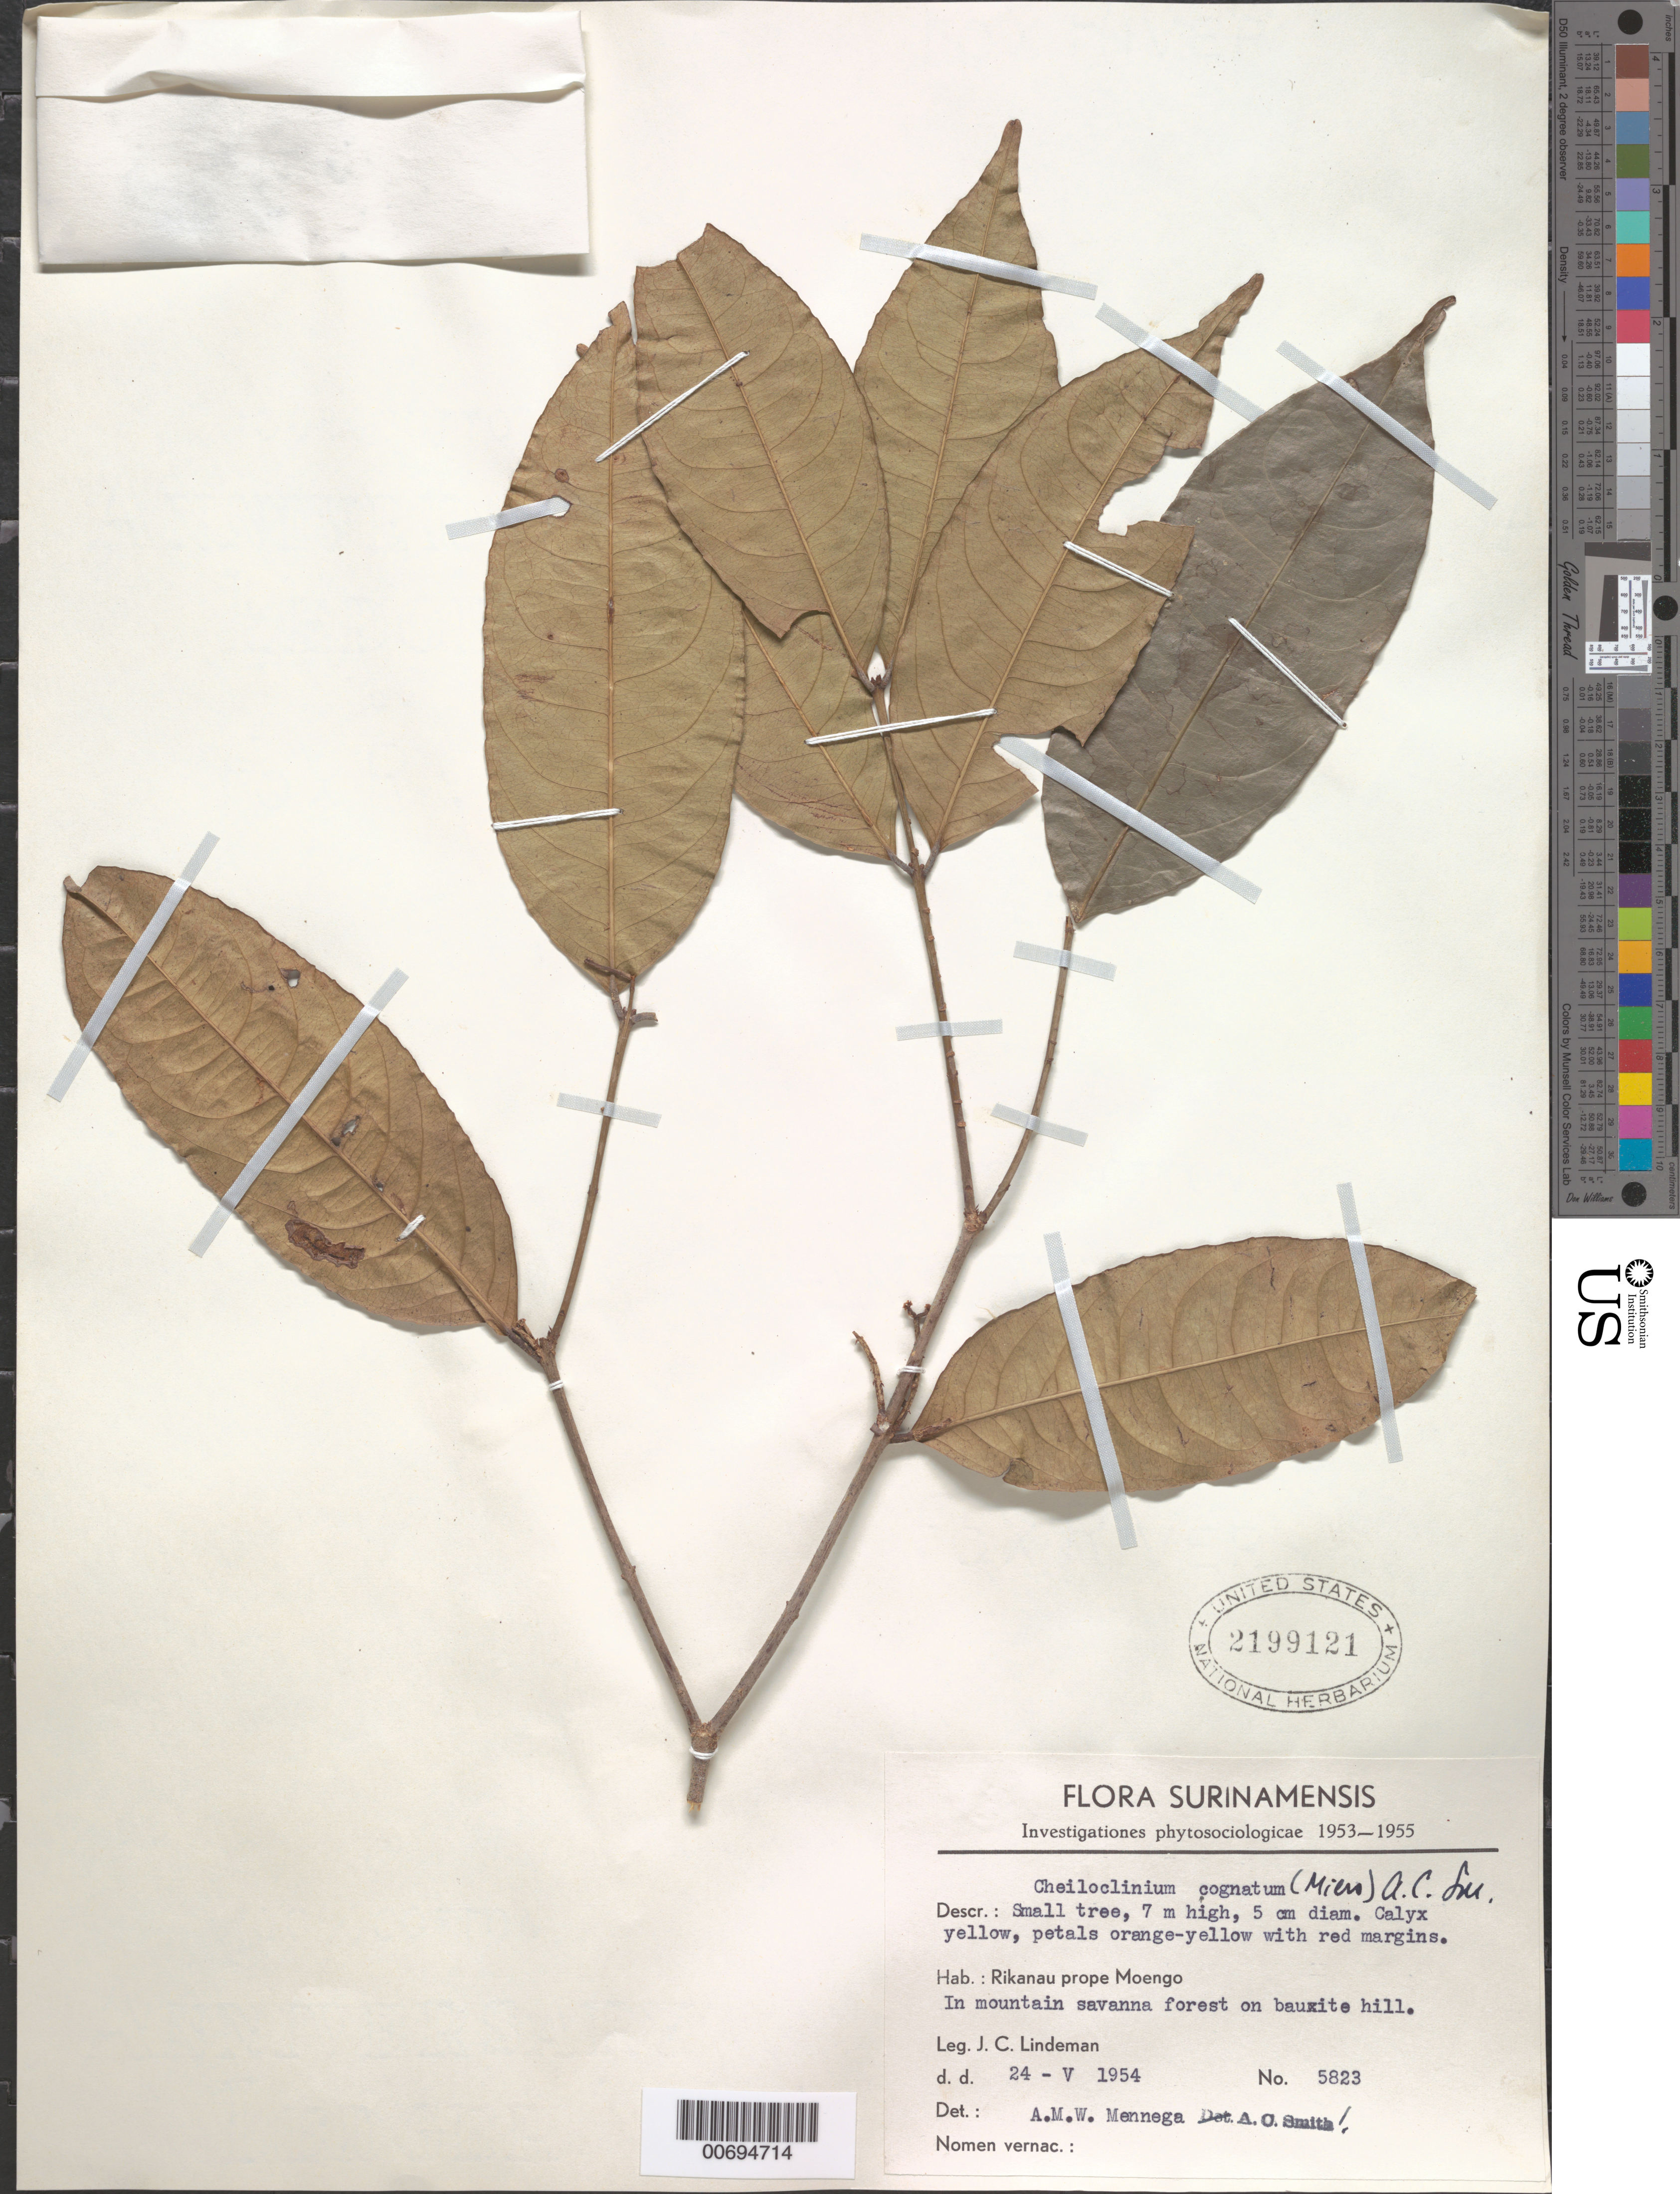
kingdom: Plantae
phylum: Tracheophyta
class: Magnoliopsida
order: Celastrales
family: Celastraceae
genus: Cheiloclinium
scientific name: Cheiloclinium cognatum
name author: (Miers) A.C. Sm.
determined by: Smith, A. C.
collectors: J. C. Lindeman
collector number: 5823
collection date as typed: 24-May-54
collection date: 1954-05-24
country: Suriname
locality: Rikanau, near Moengo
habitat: Mountain savanna on bauxite hill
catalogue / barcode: US 2199121